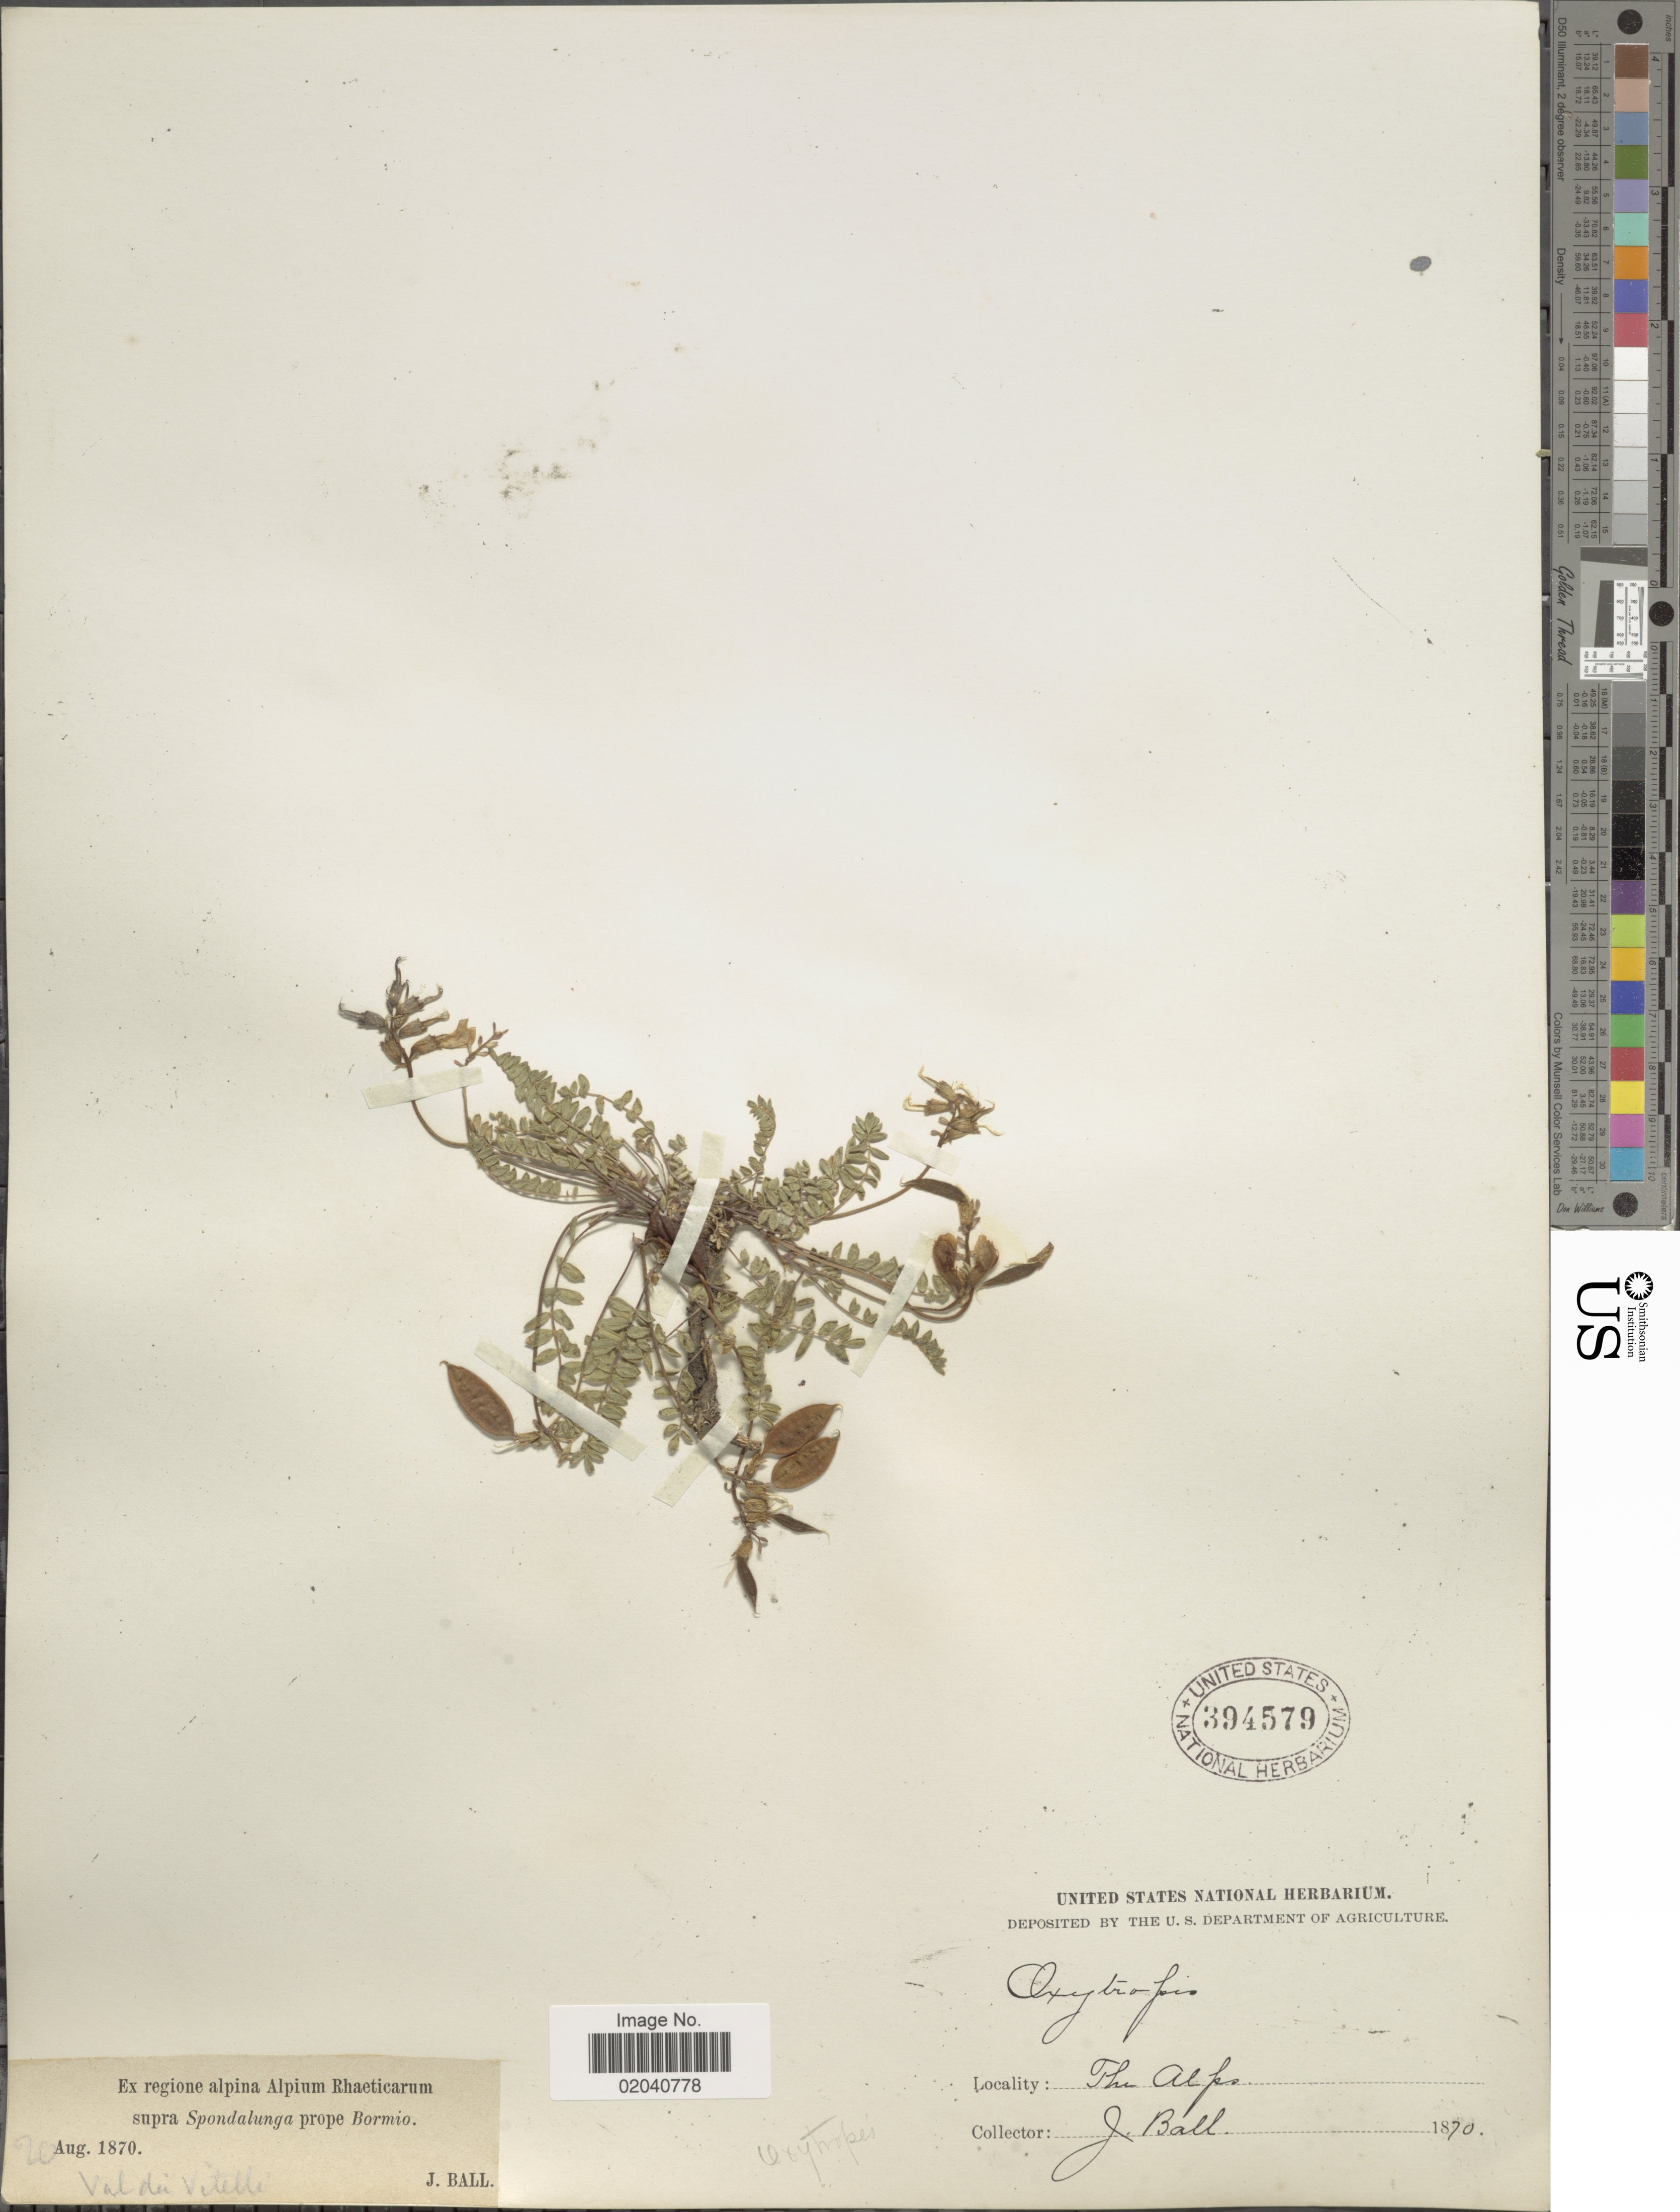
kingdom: Plantae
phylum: Tracheophyta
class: Magnoliopsida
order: Fabales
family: Fabaceae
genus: Oxytropis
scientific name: Oxytropis sp.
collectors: J. Ball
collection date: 1890-09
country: Italy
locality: Regione alpina Alpium Rhaeticarum supra Spondalunga prope Bormio, Val du Vetelle, The Alps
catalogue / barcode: US 394579